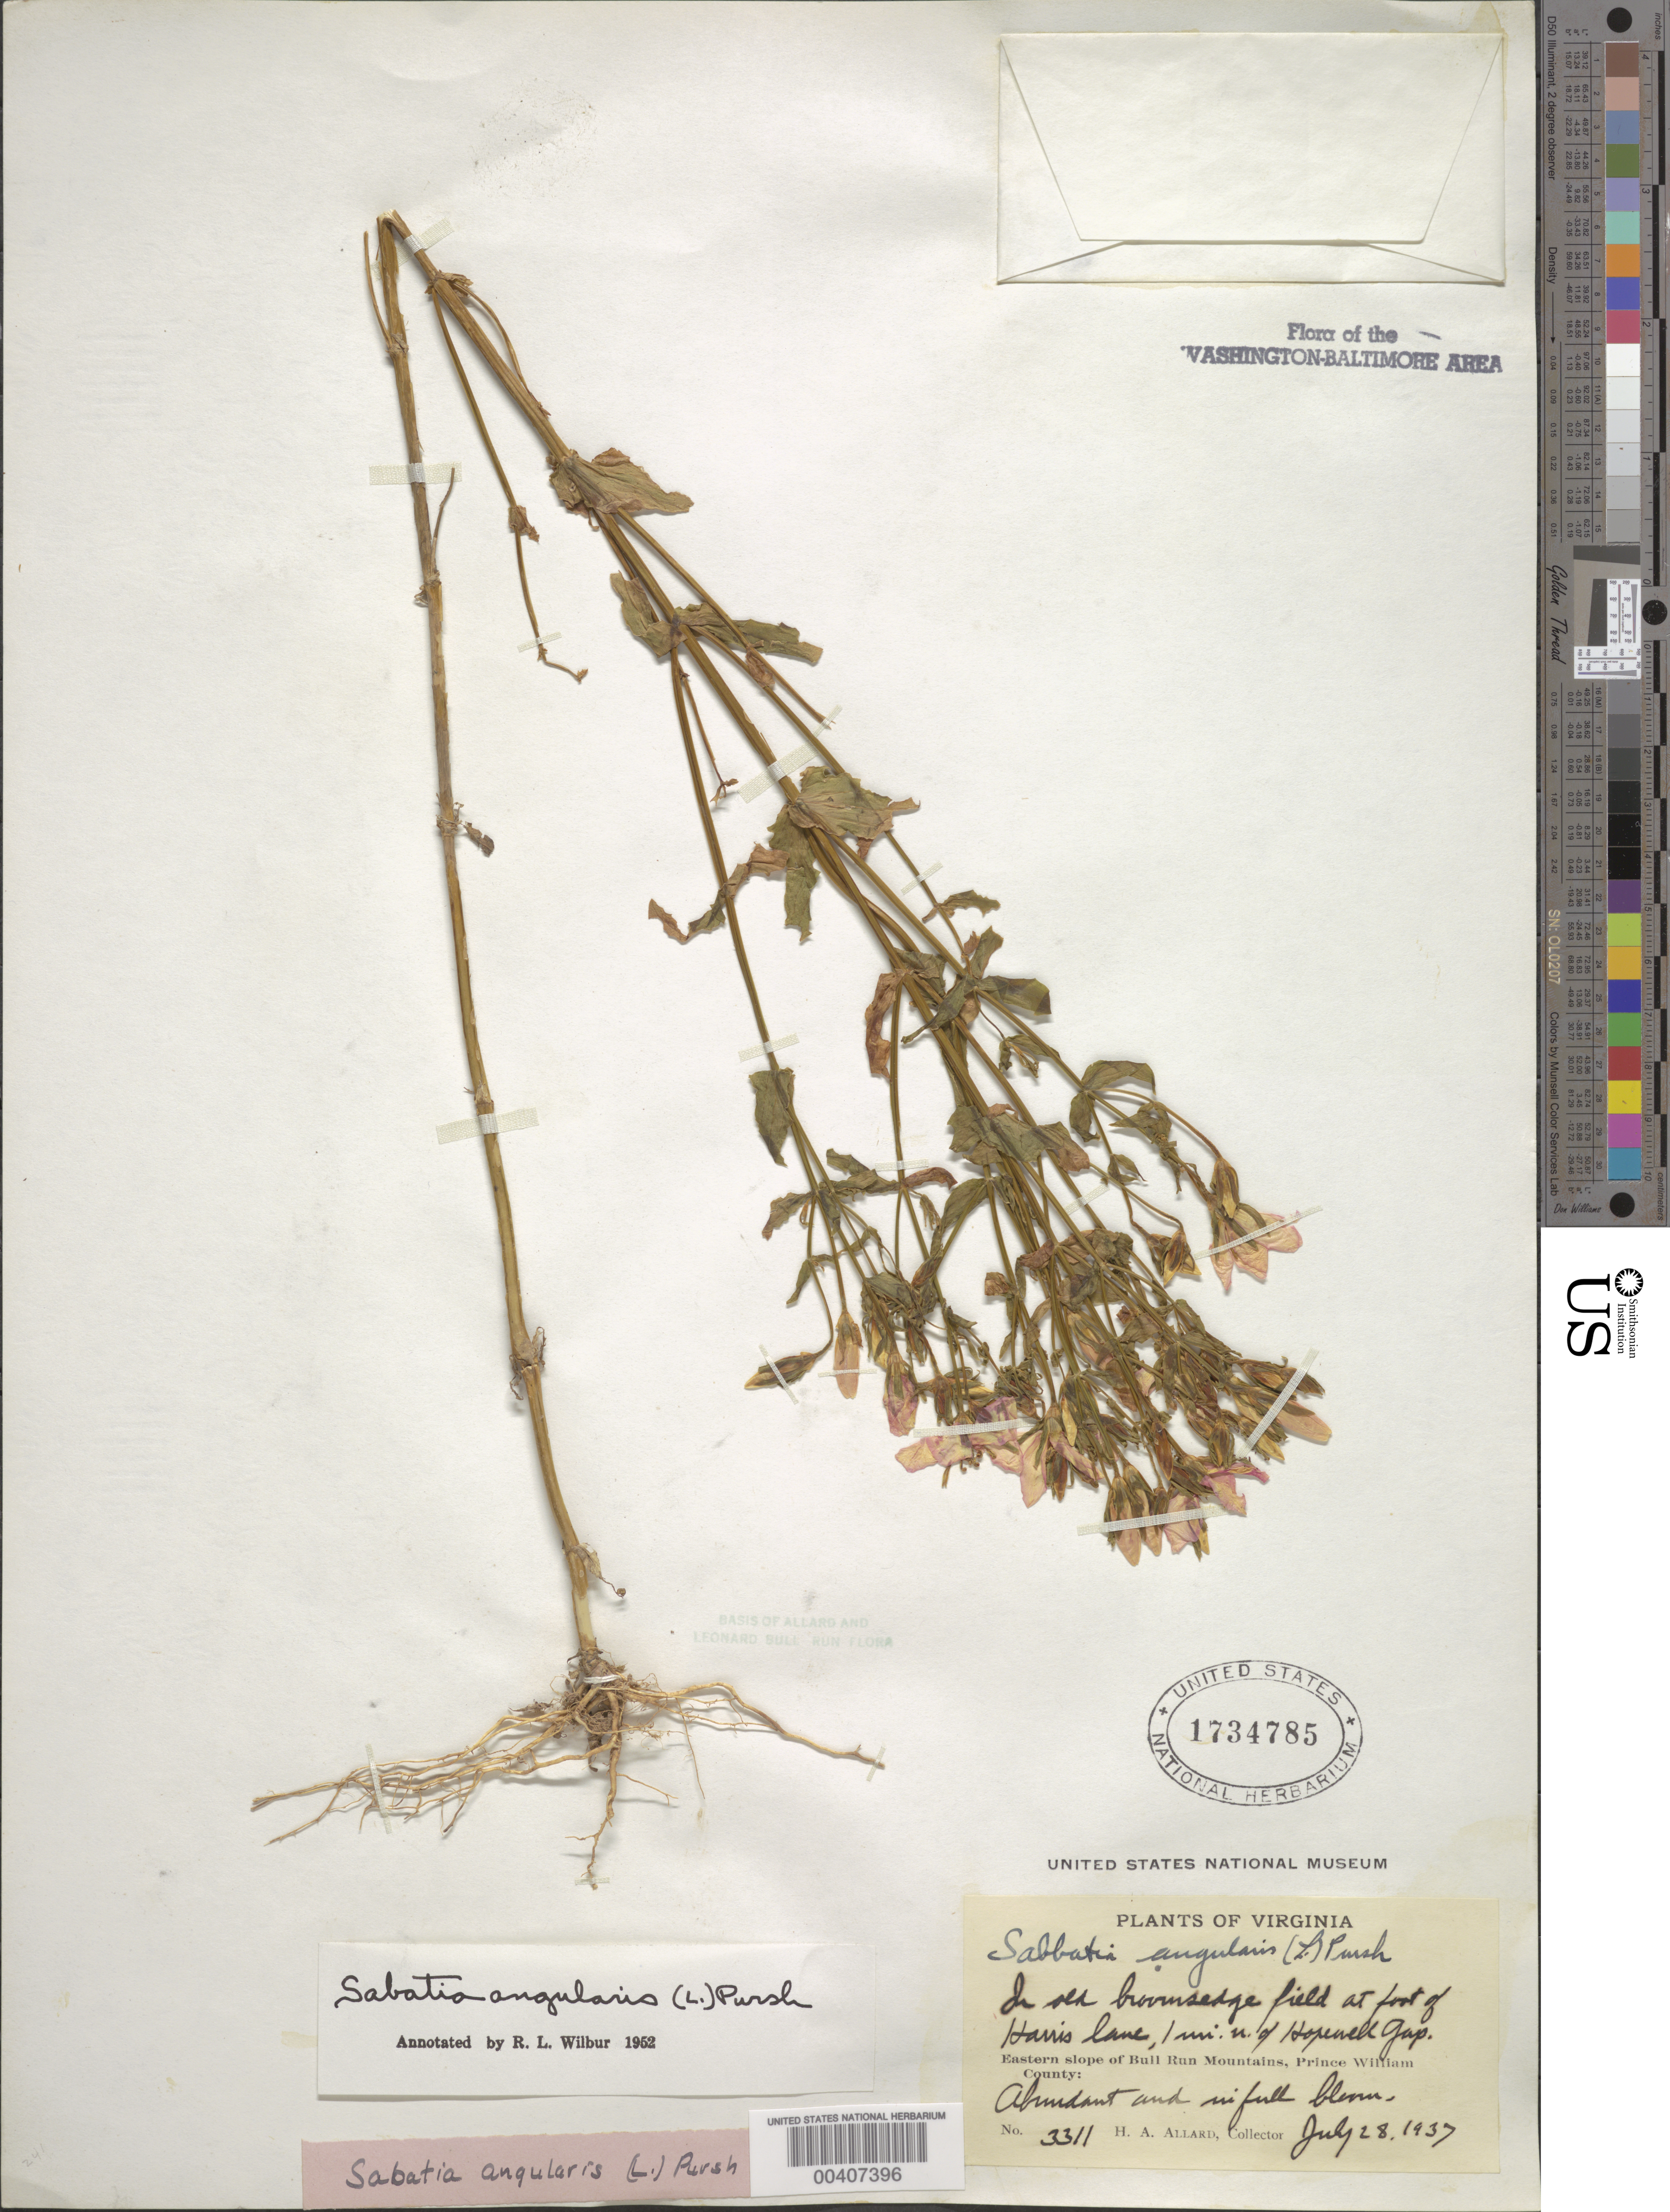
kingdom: Plantae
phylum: Tracheophyta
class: Magnoliopsida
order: Gentianales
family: Gentianaceae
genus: Sabatia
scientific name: Sabatia angularis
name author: (L.) Pursh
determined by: Wilbur, R. L.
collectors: H. A. Allard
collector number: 3311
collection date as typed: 28 Jul 1937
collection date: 1937-07-28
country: United States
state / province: Virginia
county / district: Prince William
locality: Foot of Harris Lane, 1 mi. N of Hopewell Gap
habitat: Old broomsedge field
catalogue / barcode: US 1734785